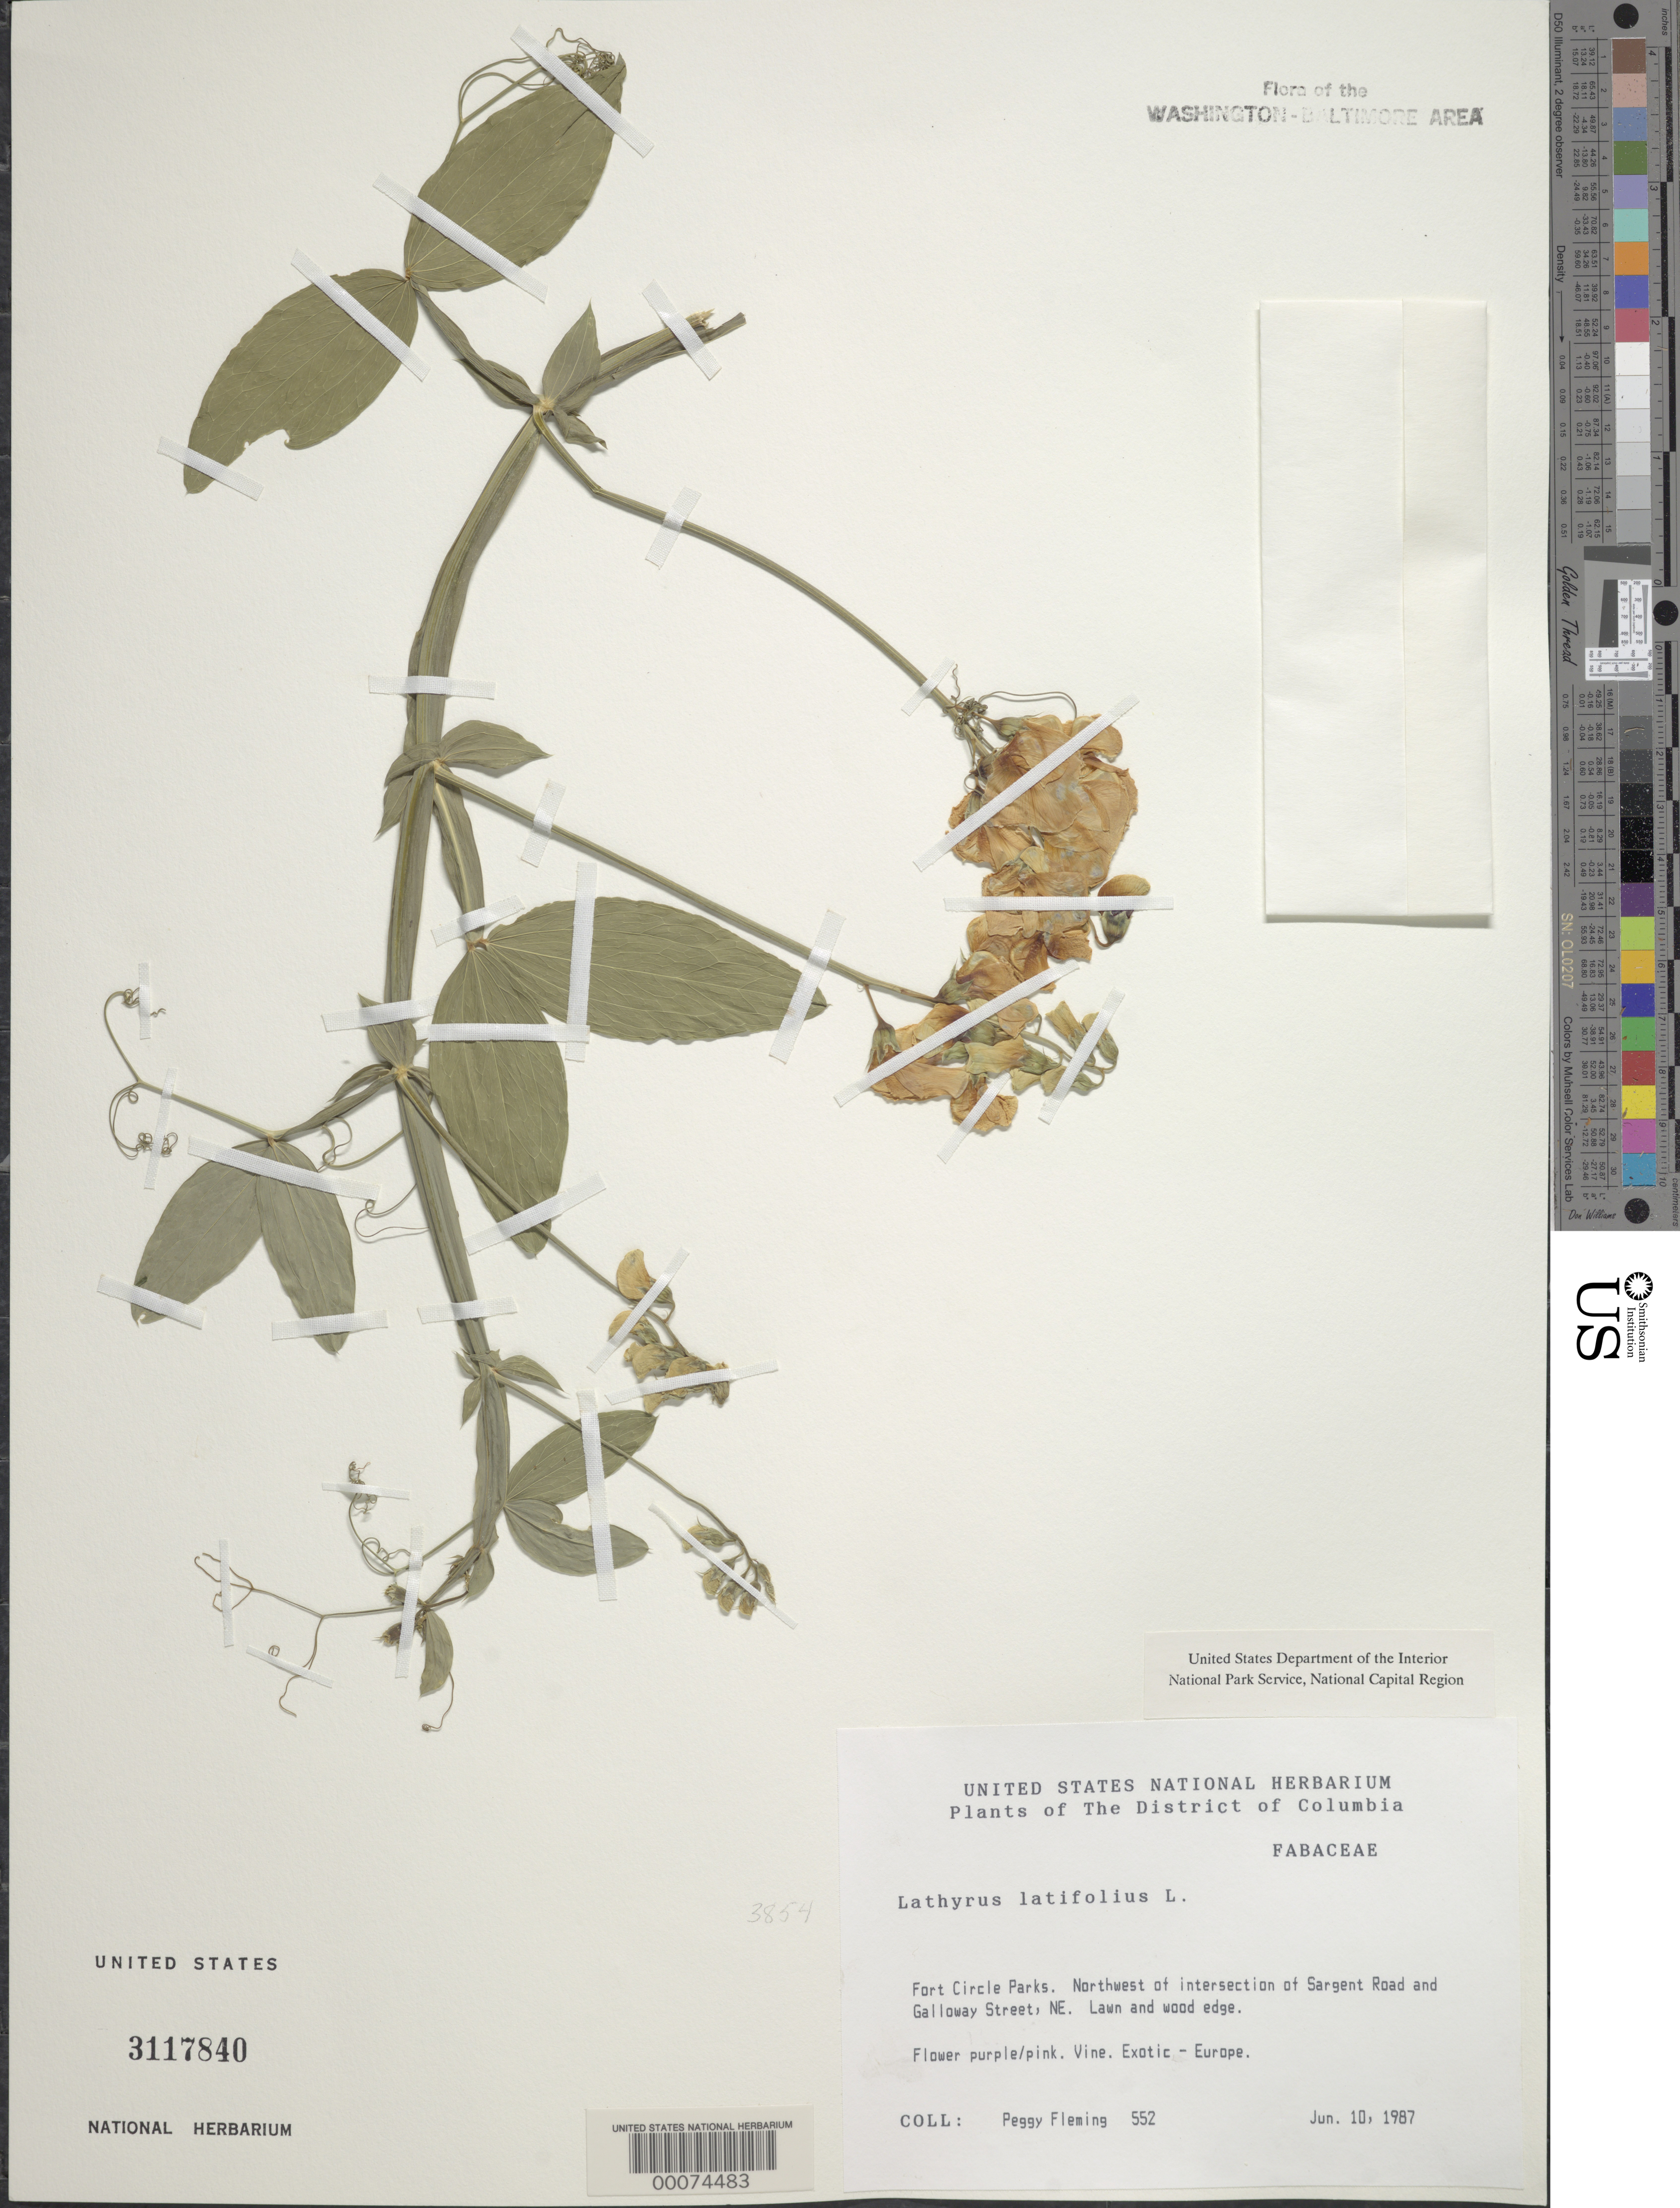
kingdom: Plantae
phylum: Tracheophyta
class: Magnoliopsida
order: Fabales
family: Fabaceae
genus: Lathyrus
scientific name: Lathyrus latifolius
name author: L.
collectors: P. Fleming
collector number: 552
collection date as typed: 10 Jun 1987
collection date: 1987-06-10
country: United States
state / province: District of Columbia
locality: Fort Circle Parks. northwest of intersection of Sargent road and Galloway Street, NE. Fort Circle Parks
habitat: Lawn and wood edge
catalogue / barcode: US 3117840